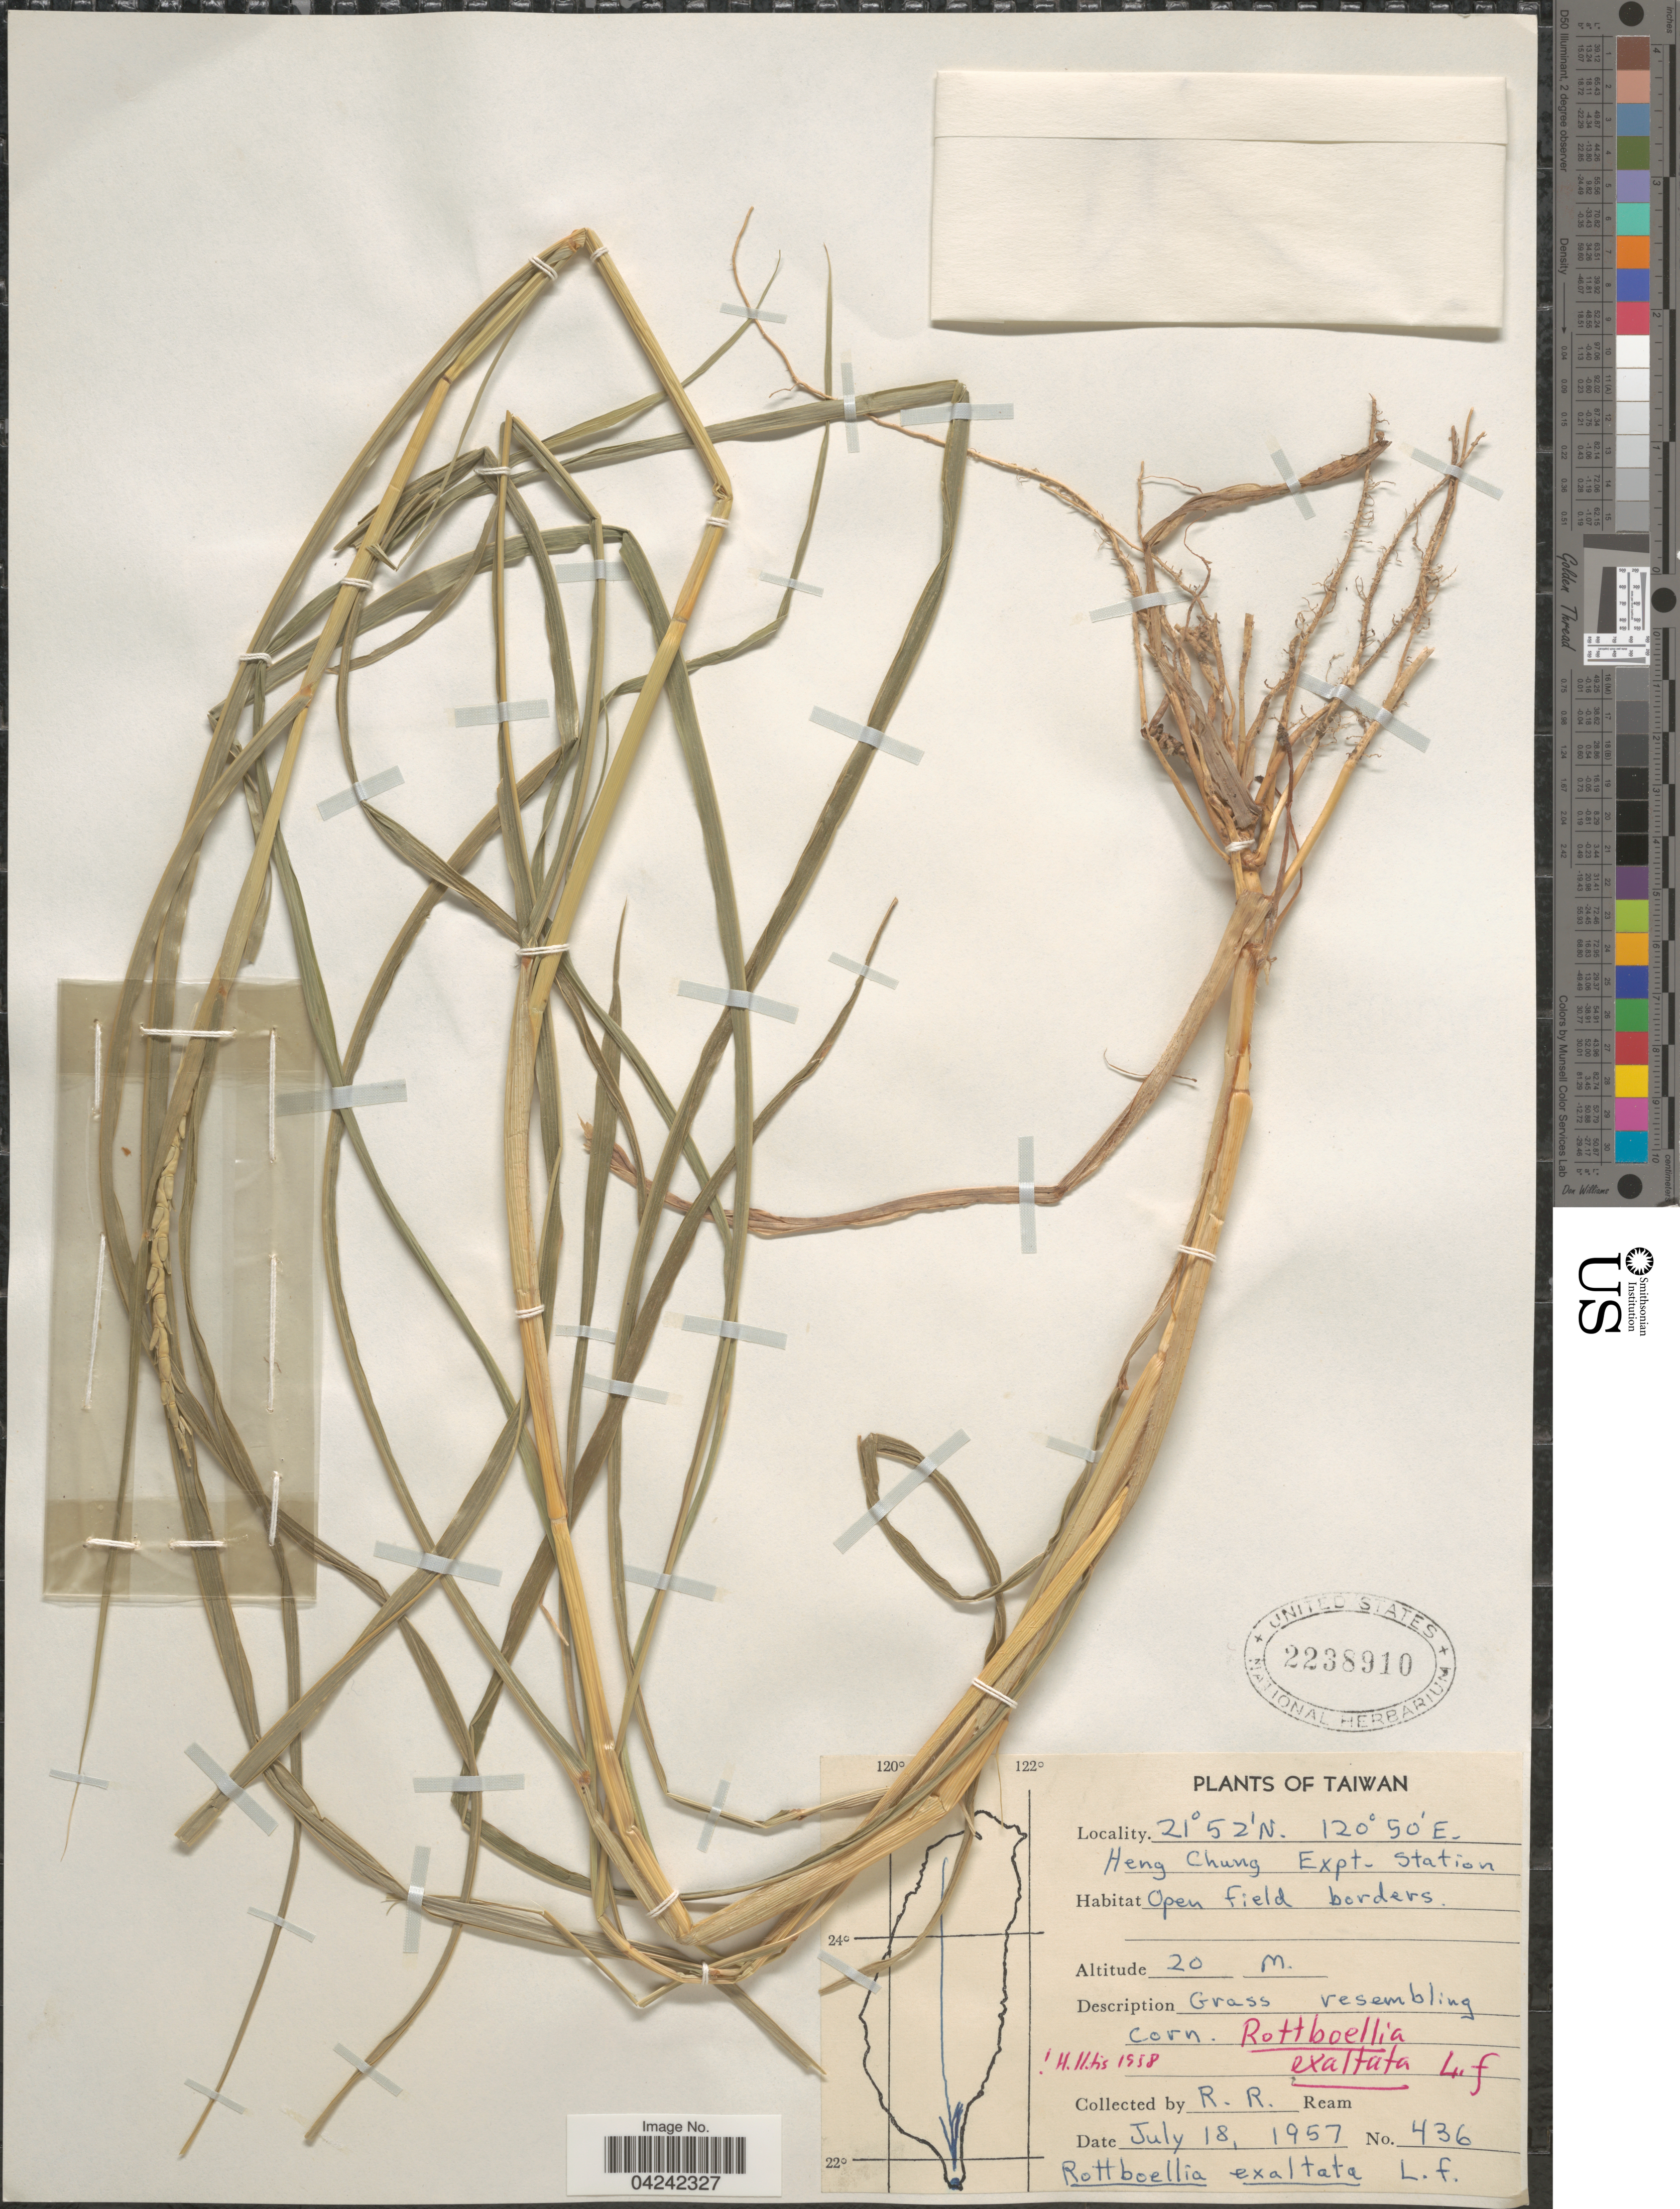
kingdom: Plantae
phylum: Tracheophyta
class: Liliopsida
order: Poales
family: Poaceae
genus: Rottboellia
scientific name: Rottboellia cochinchinensis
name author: (Lour.) Clayton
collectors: R. Ream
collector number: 436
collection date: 1957-07-18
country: Taiwan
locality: Heng Chung Expt- Station.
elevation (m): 20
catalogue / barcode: US 2238910